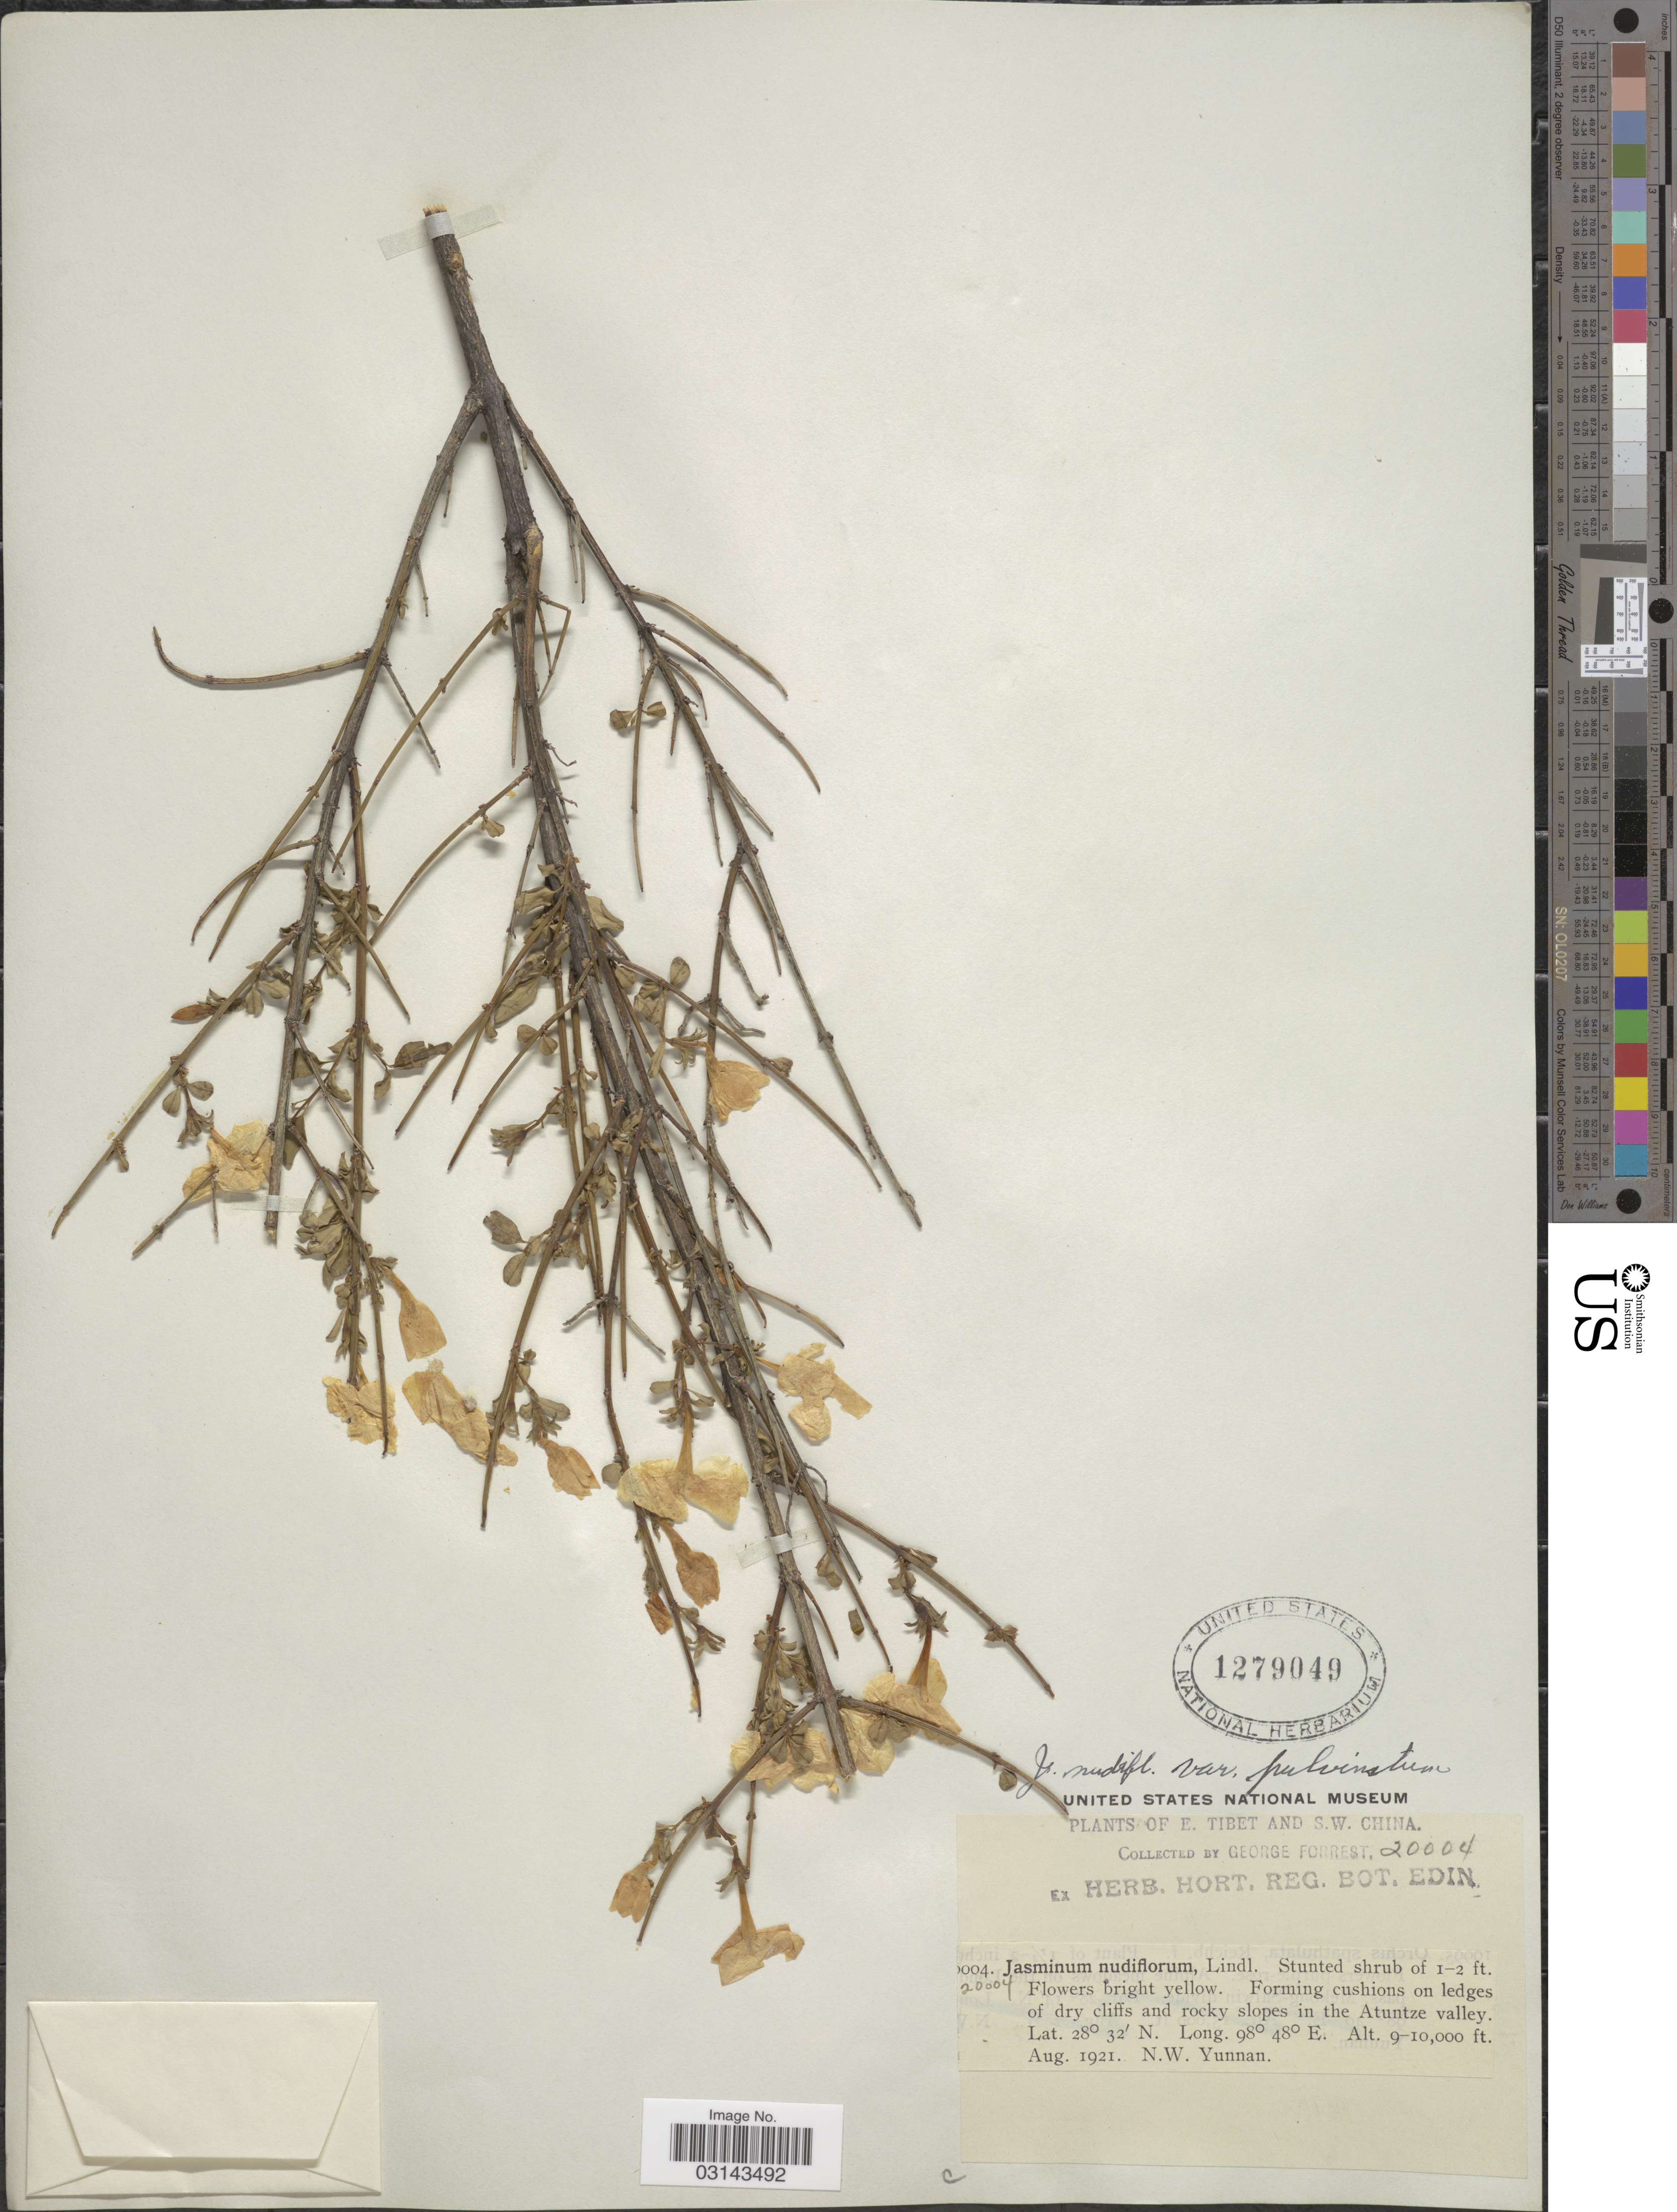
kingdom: Plantae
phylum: Tracheophyta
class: Magnoliopsida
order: Lamiales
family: Oleaceae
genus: Jasminum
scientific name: Jasminum nudiflorum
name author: Lindl.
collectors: G. Forrest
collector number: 20004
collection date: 1921-08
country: China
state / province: Yunnan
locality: E. Tibet and S.W. China. N.W. Yunnan. Atuntze valley.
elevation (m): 2743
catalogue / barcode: US 1279049